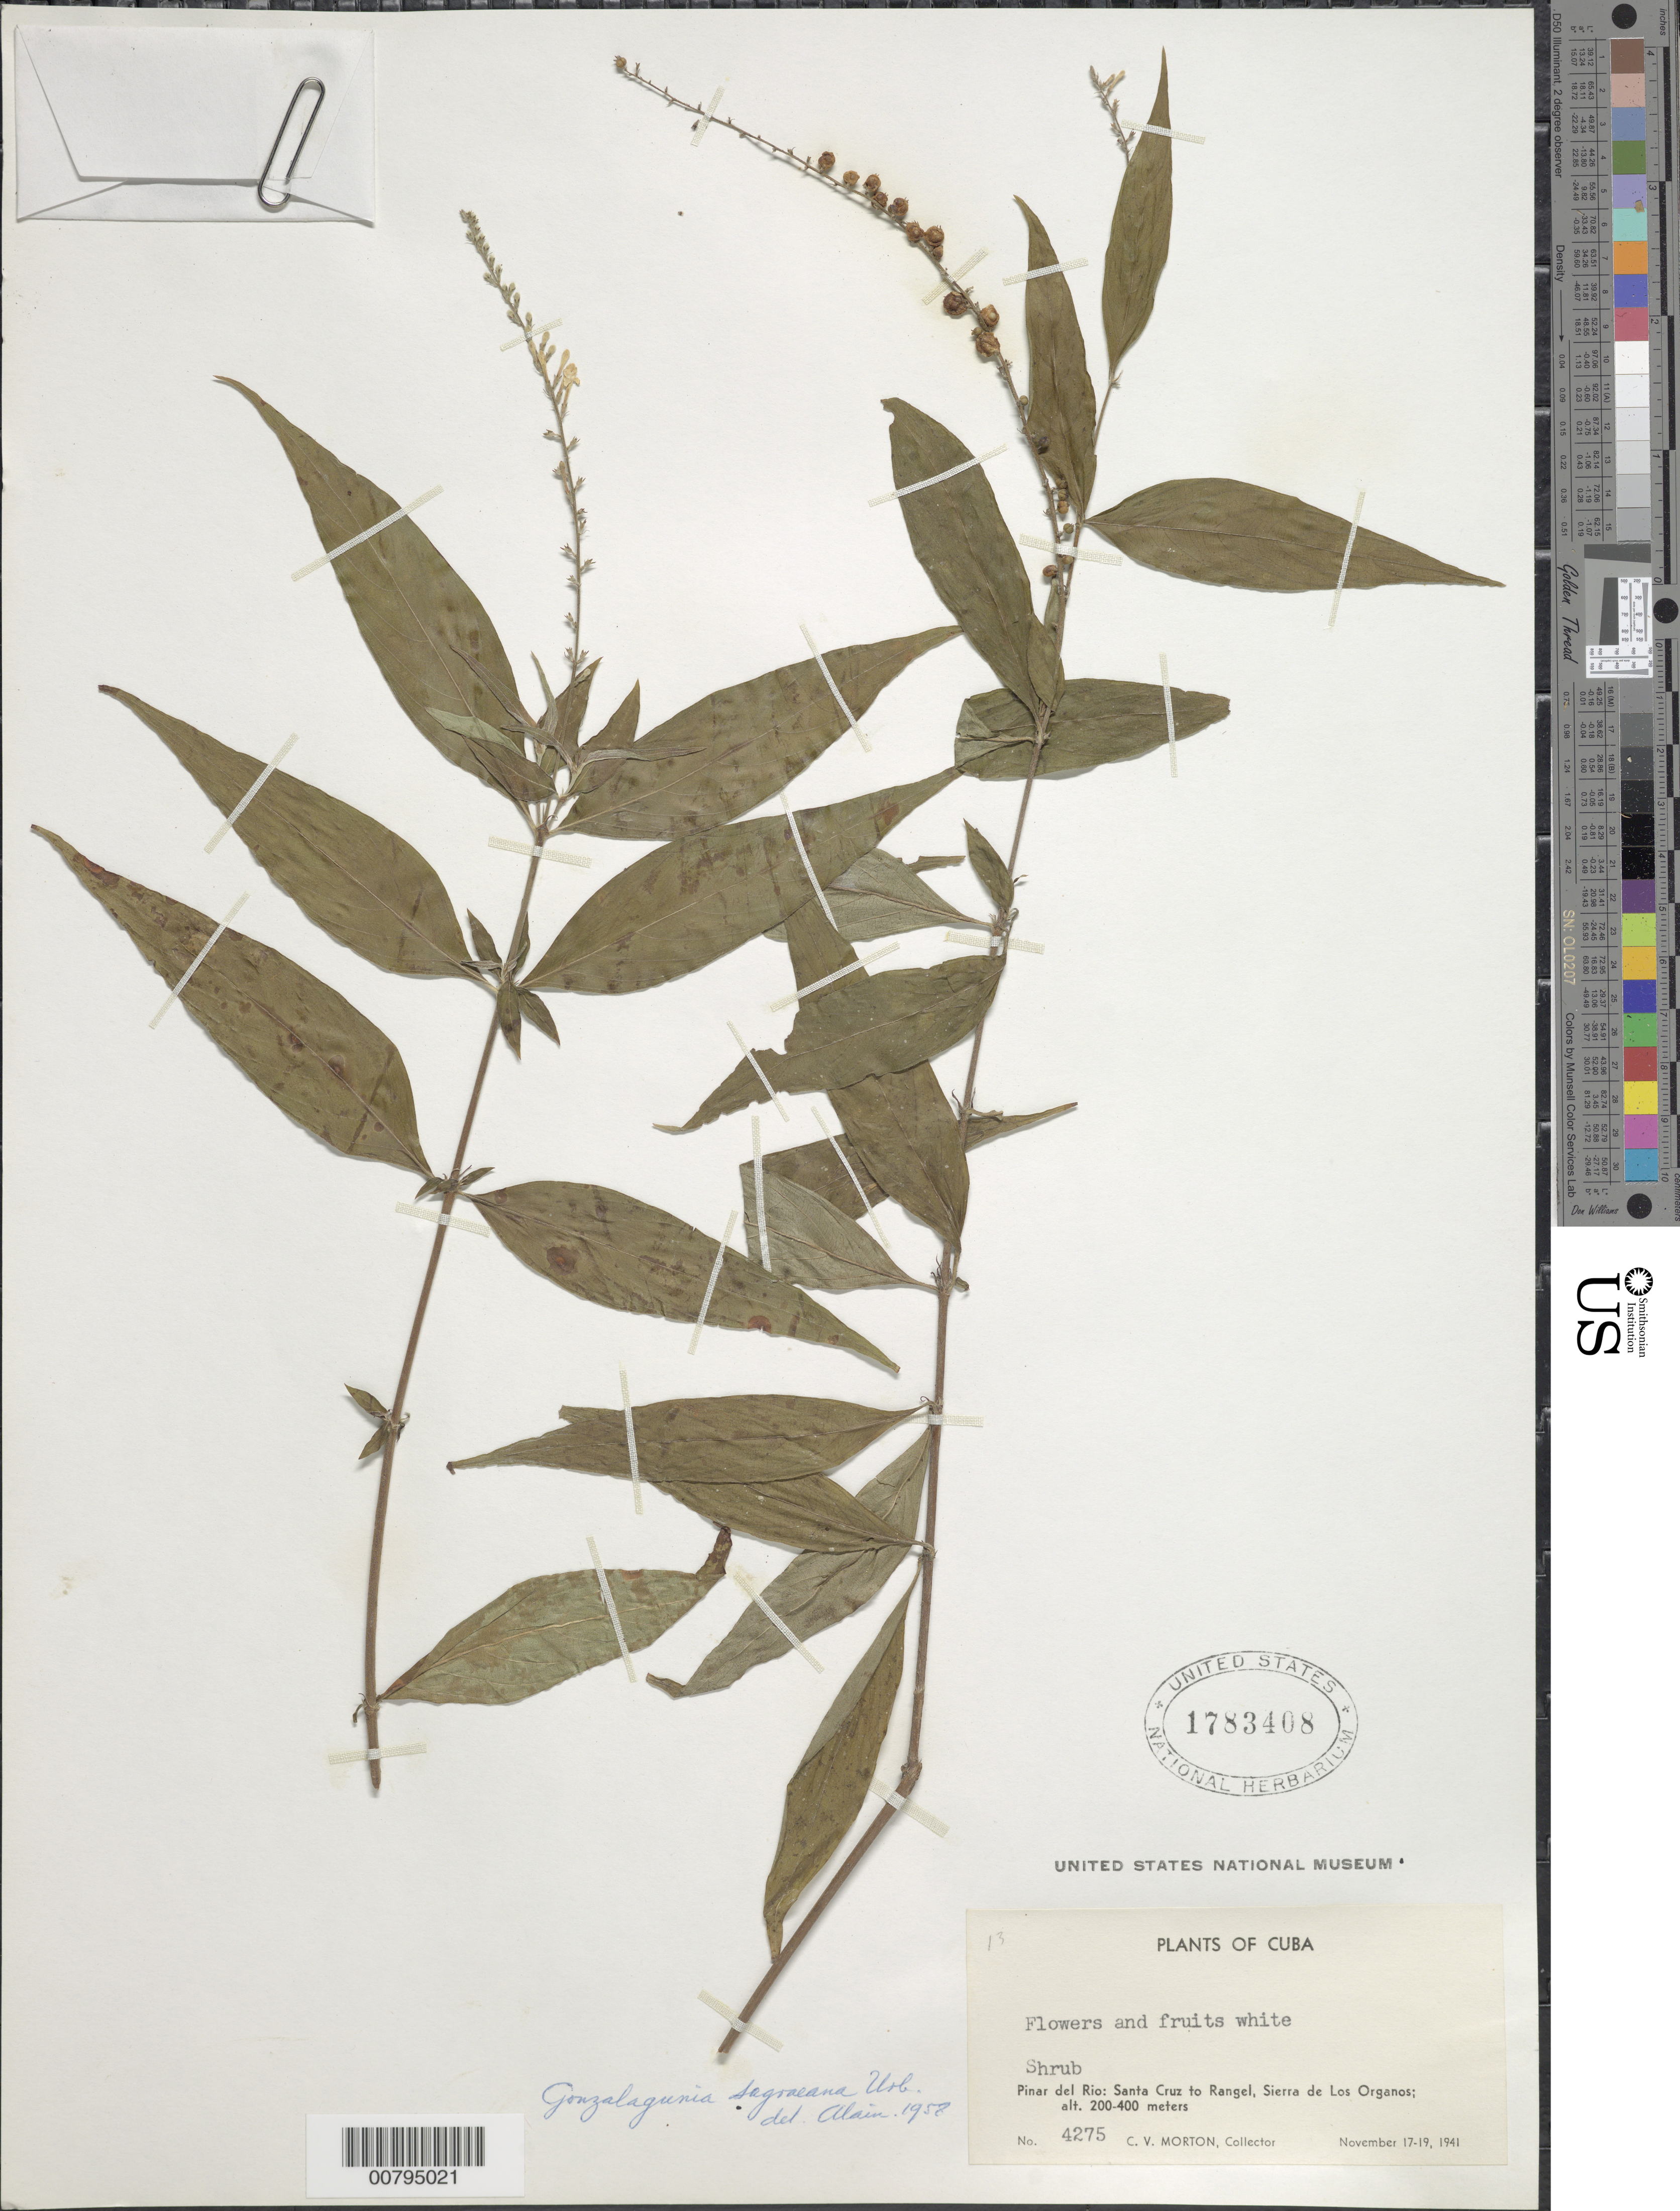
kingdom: Plantae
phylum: Tracheophyta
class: Magnoliopsida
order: Gentianales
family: Rubiaceae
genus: Gonzalagunia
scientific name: Gonzalagunia sagraeana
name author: Urb.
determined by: Liogier, Alain H.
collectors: C. V. Morton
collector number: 4275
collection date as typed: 17 Nov 1941 to 19 Nov 1941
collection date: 1941-11-17/1941-11-19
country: Cuba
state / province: Pinar del Río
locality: Santa Cruz to Rangel, Sierra de Los Organos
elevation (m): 200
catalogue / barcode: US 1783408